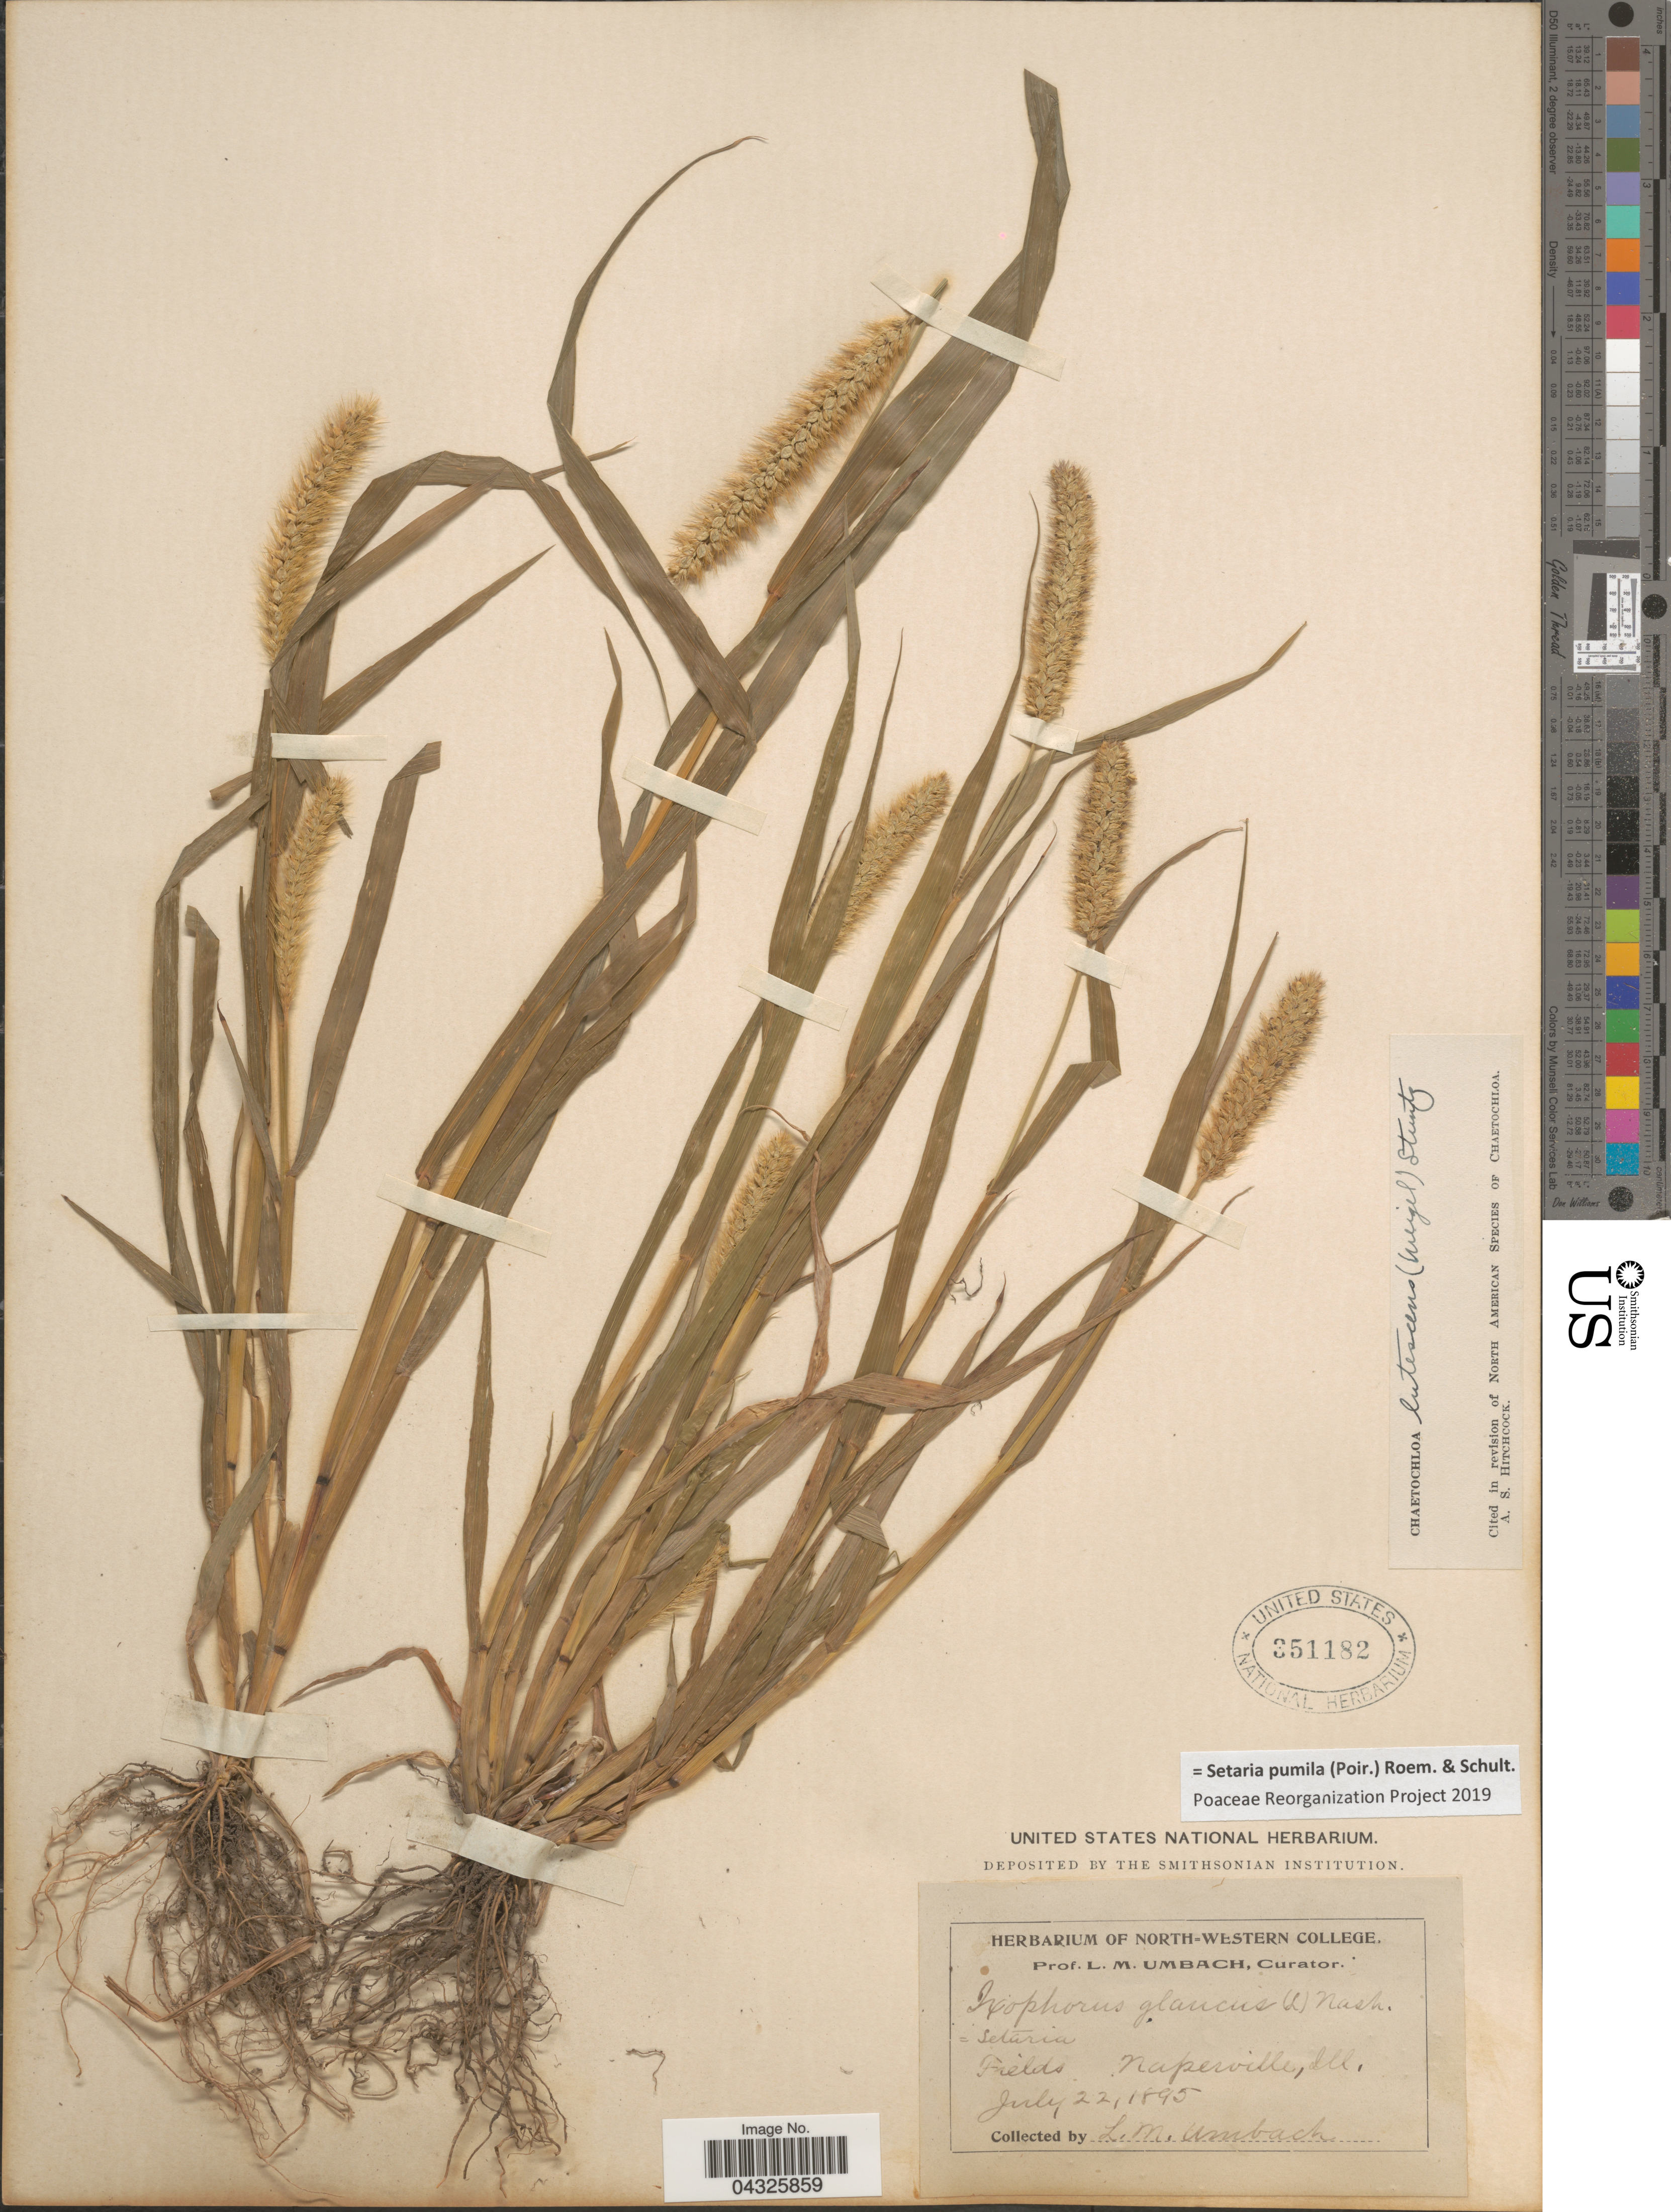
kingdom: Plantae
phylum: Tracheophyta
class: Liliopsida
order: Poales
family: Poaceae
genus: Setaria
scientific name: Setaria pumila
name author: (Poir.) Roem. & Schult.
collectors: L. M. Umbach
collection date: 1895-07-22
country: United States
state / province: Illinois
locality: Naperville.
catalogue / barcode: US 351182